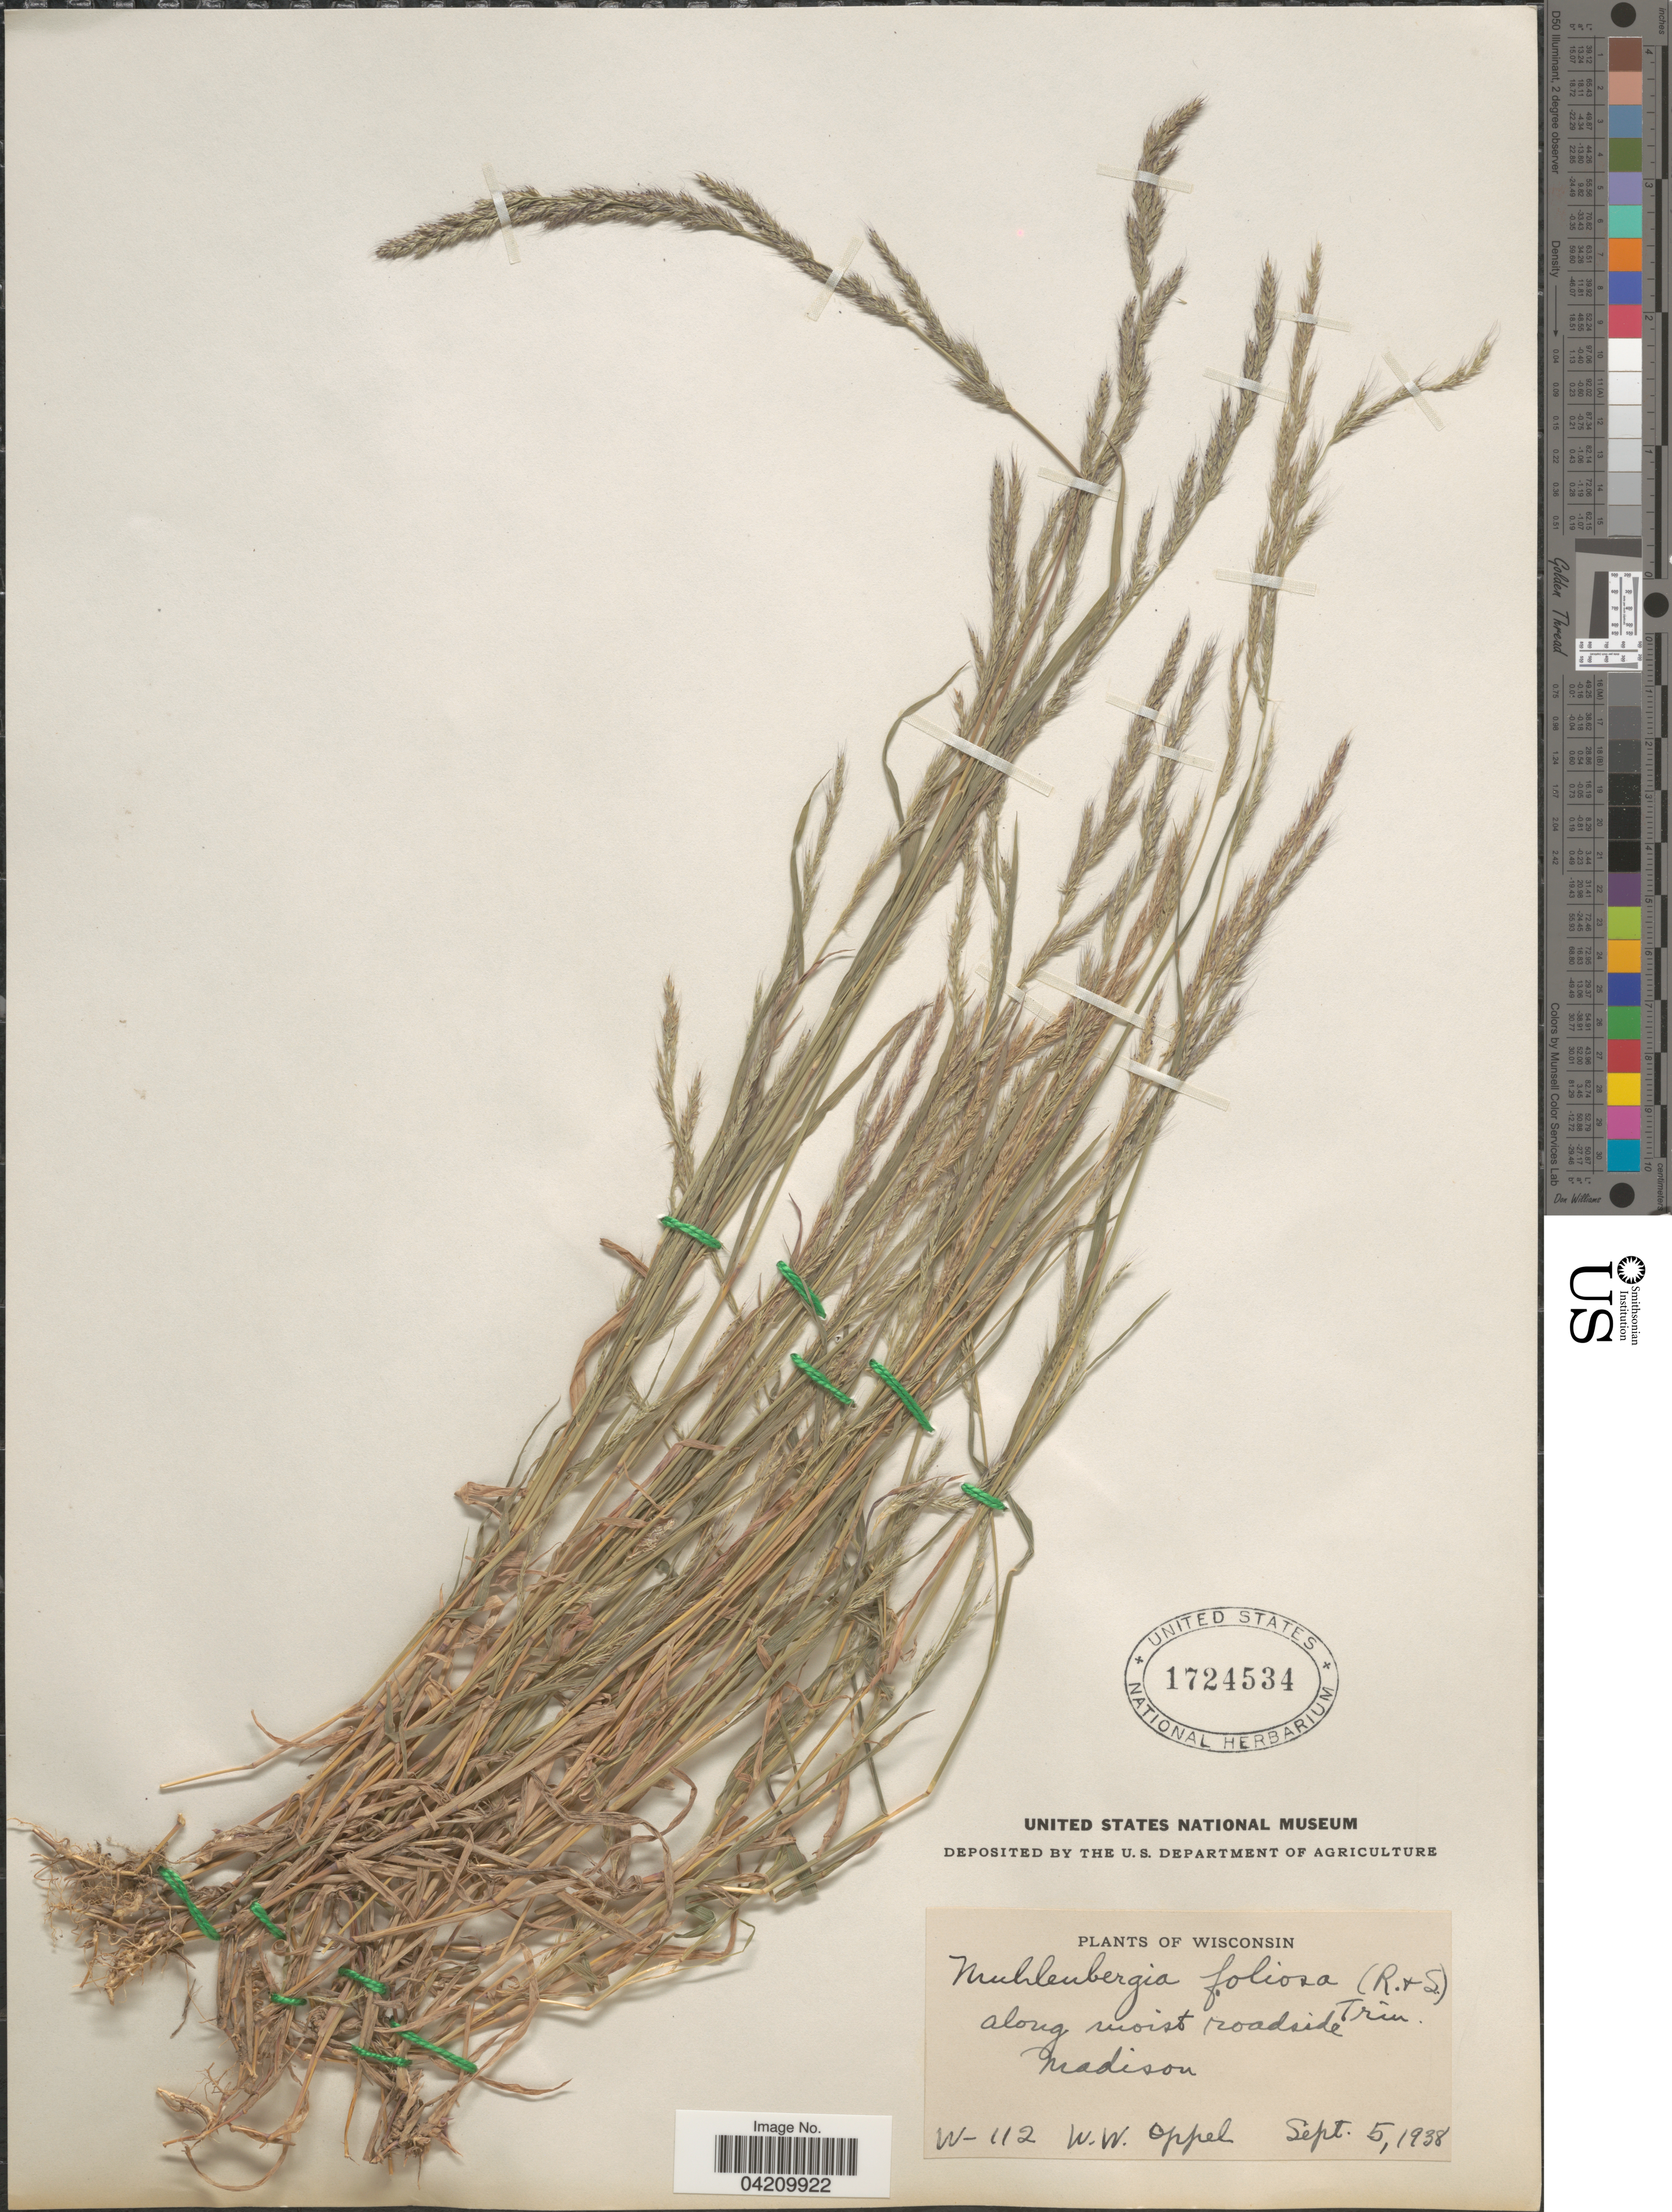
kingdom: Plantae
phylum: Tracheophyta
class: Liliopsida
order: Poales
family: Poaceae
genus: Muhlenbergia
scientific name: Muhlenbergia mexicana var. filiformis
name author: (Torr.) Scribn.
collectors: W. Oppel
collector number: W-112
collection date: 1938-09-05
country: United States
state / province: Wisconsin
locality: Madison.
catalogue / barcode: US 1724534